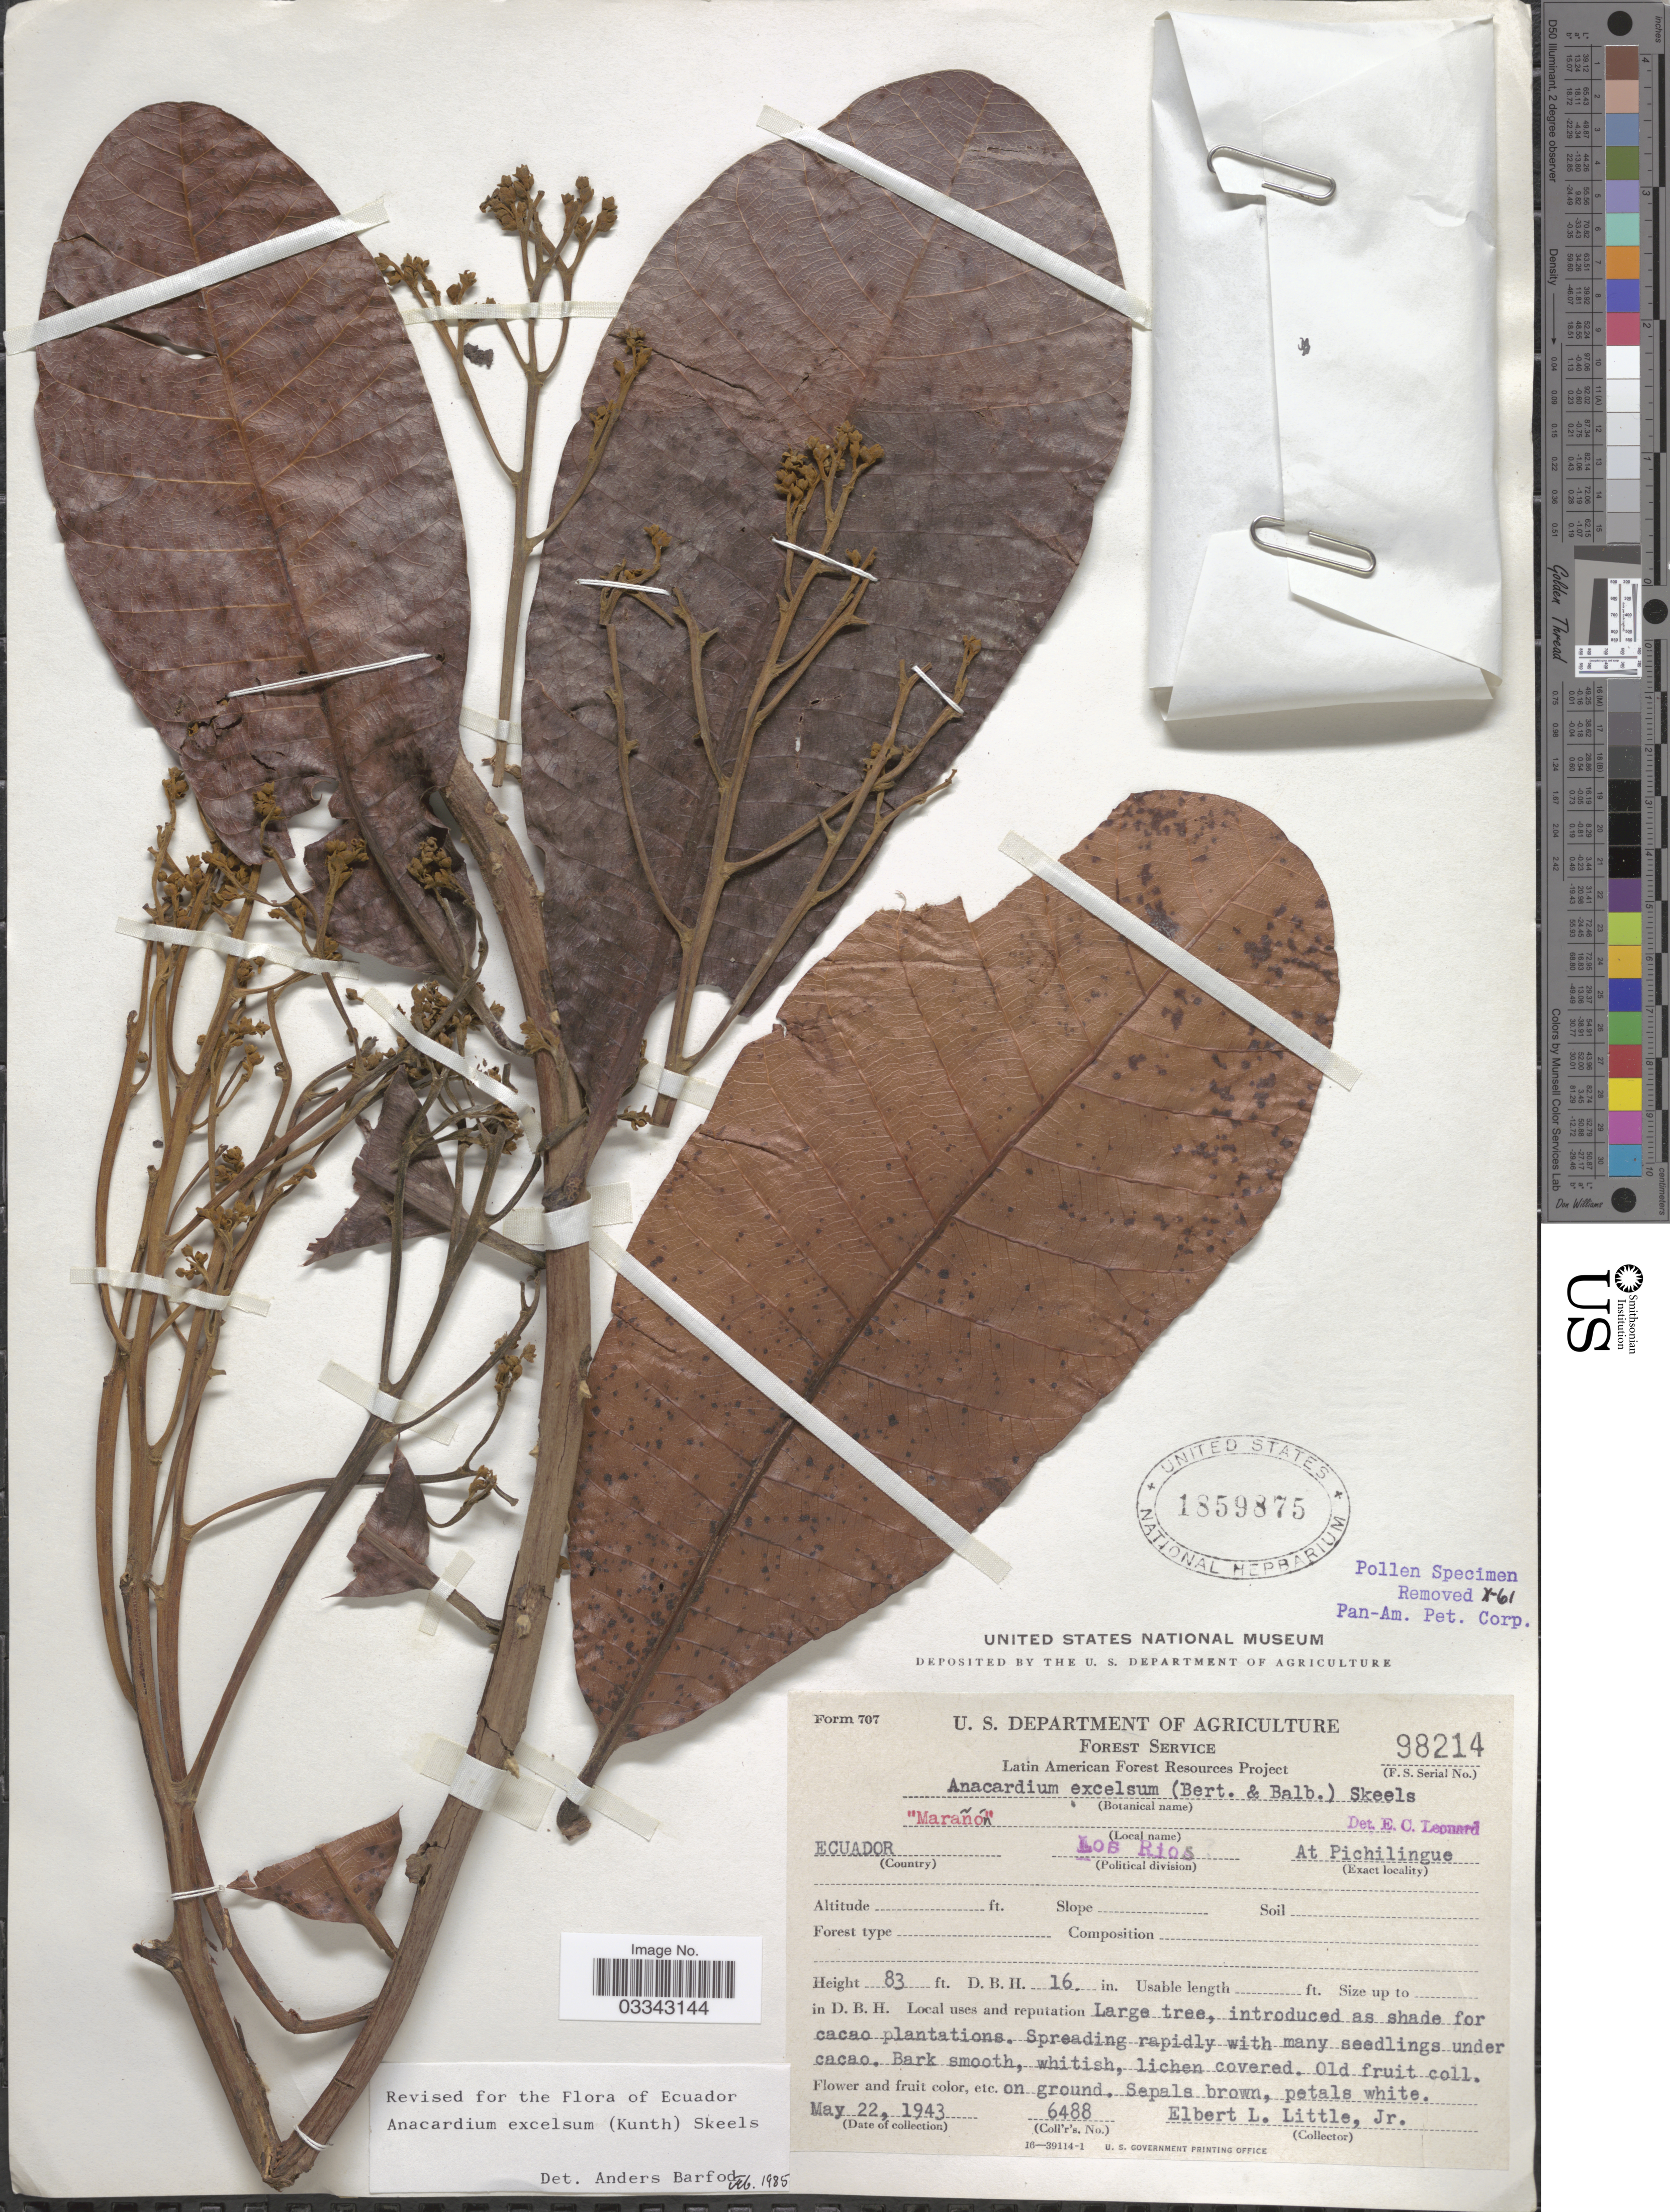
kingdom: Plantae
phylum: Tracheophyta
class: Magnoliopsida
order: Sapindales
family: Anacardiaceae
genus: Anacardium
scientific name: Anacardium excelsum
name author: (Kunth) Skeels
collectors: E. L. Little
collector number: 6488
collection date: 1943-05-22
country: Ecuador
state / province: Los Ríos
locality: At Pichilingue.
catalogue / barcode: US 1859875